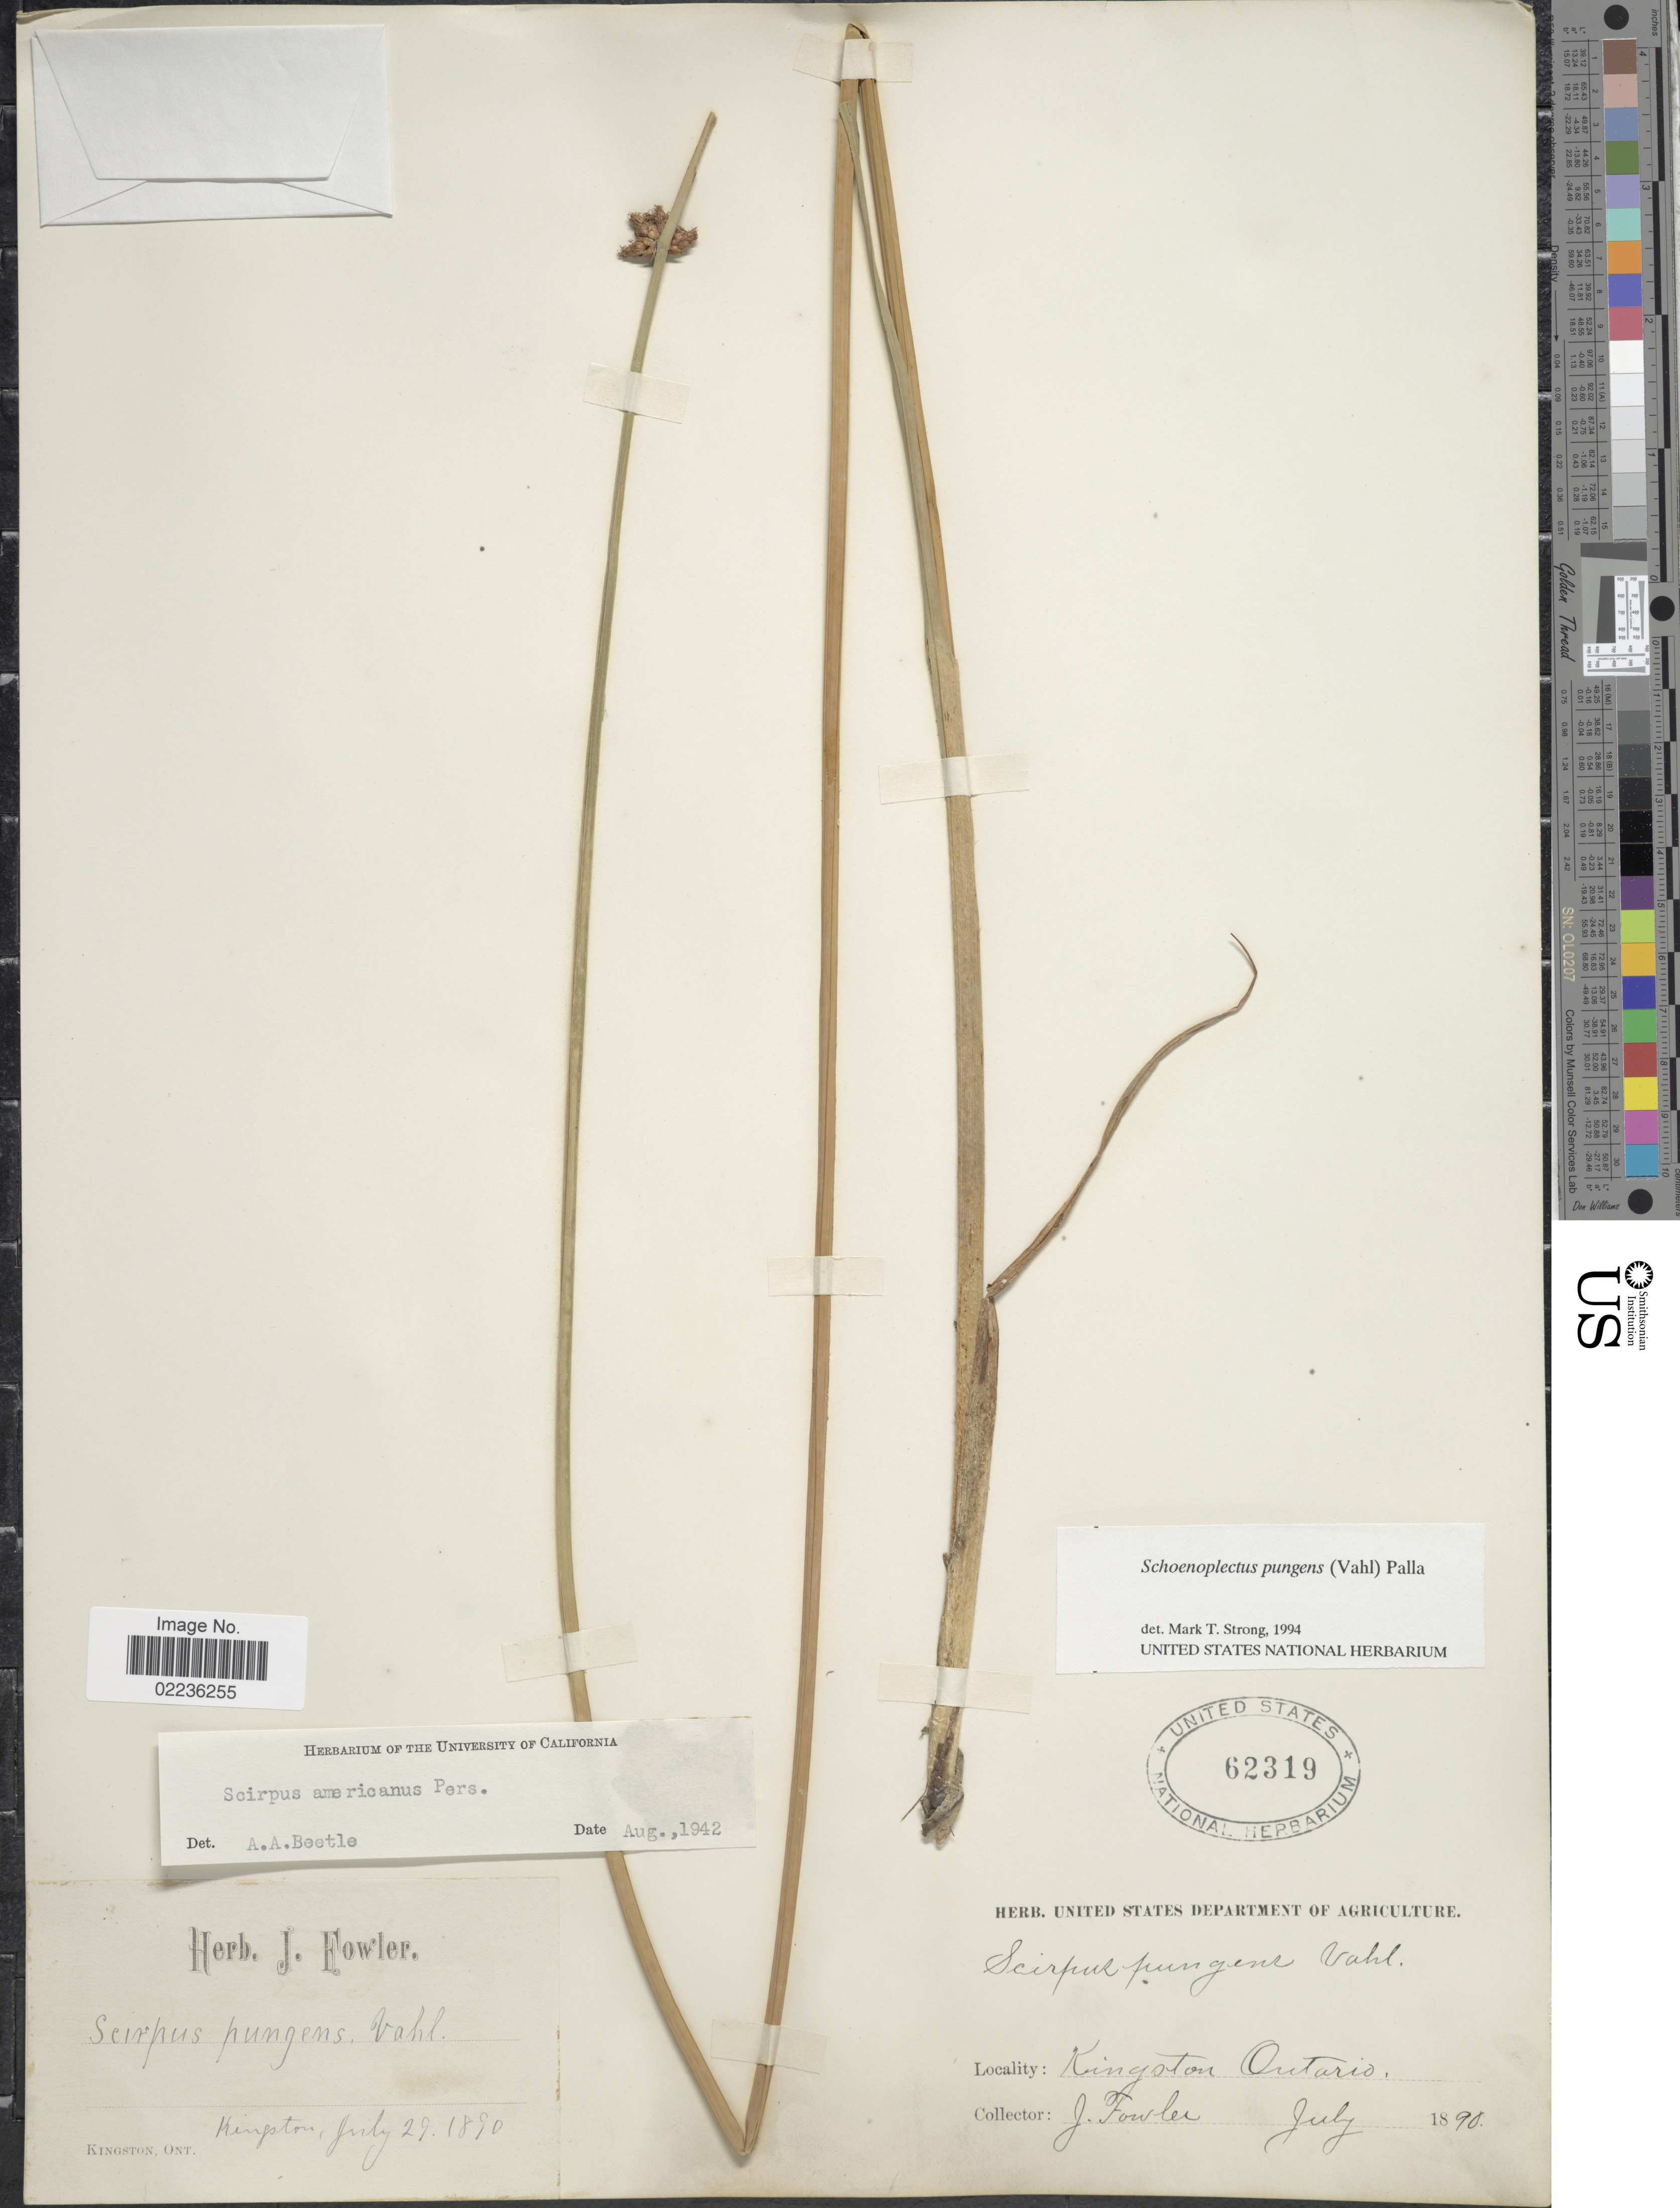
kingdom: Plantae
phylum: Tracheophyta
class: Liliopsida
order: Poales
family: Cyperaceae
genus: Schoenoplectus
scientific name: Schoenoplectus pungens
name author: (Vahl) Palla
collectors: J. P. Fowler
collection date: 1890-07-29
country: Canada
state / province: Ontario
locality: Kingston, Ont.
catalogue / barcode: US 62319